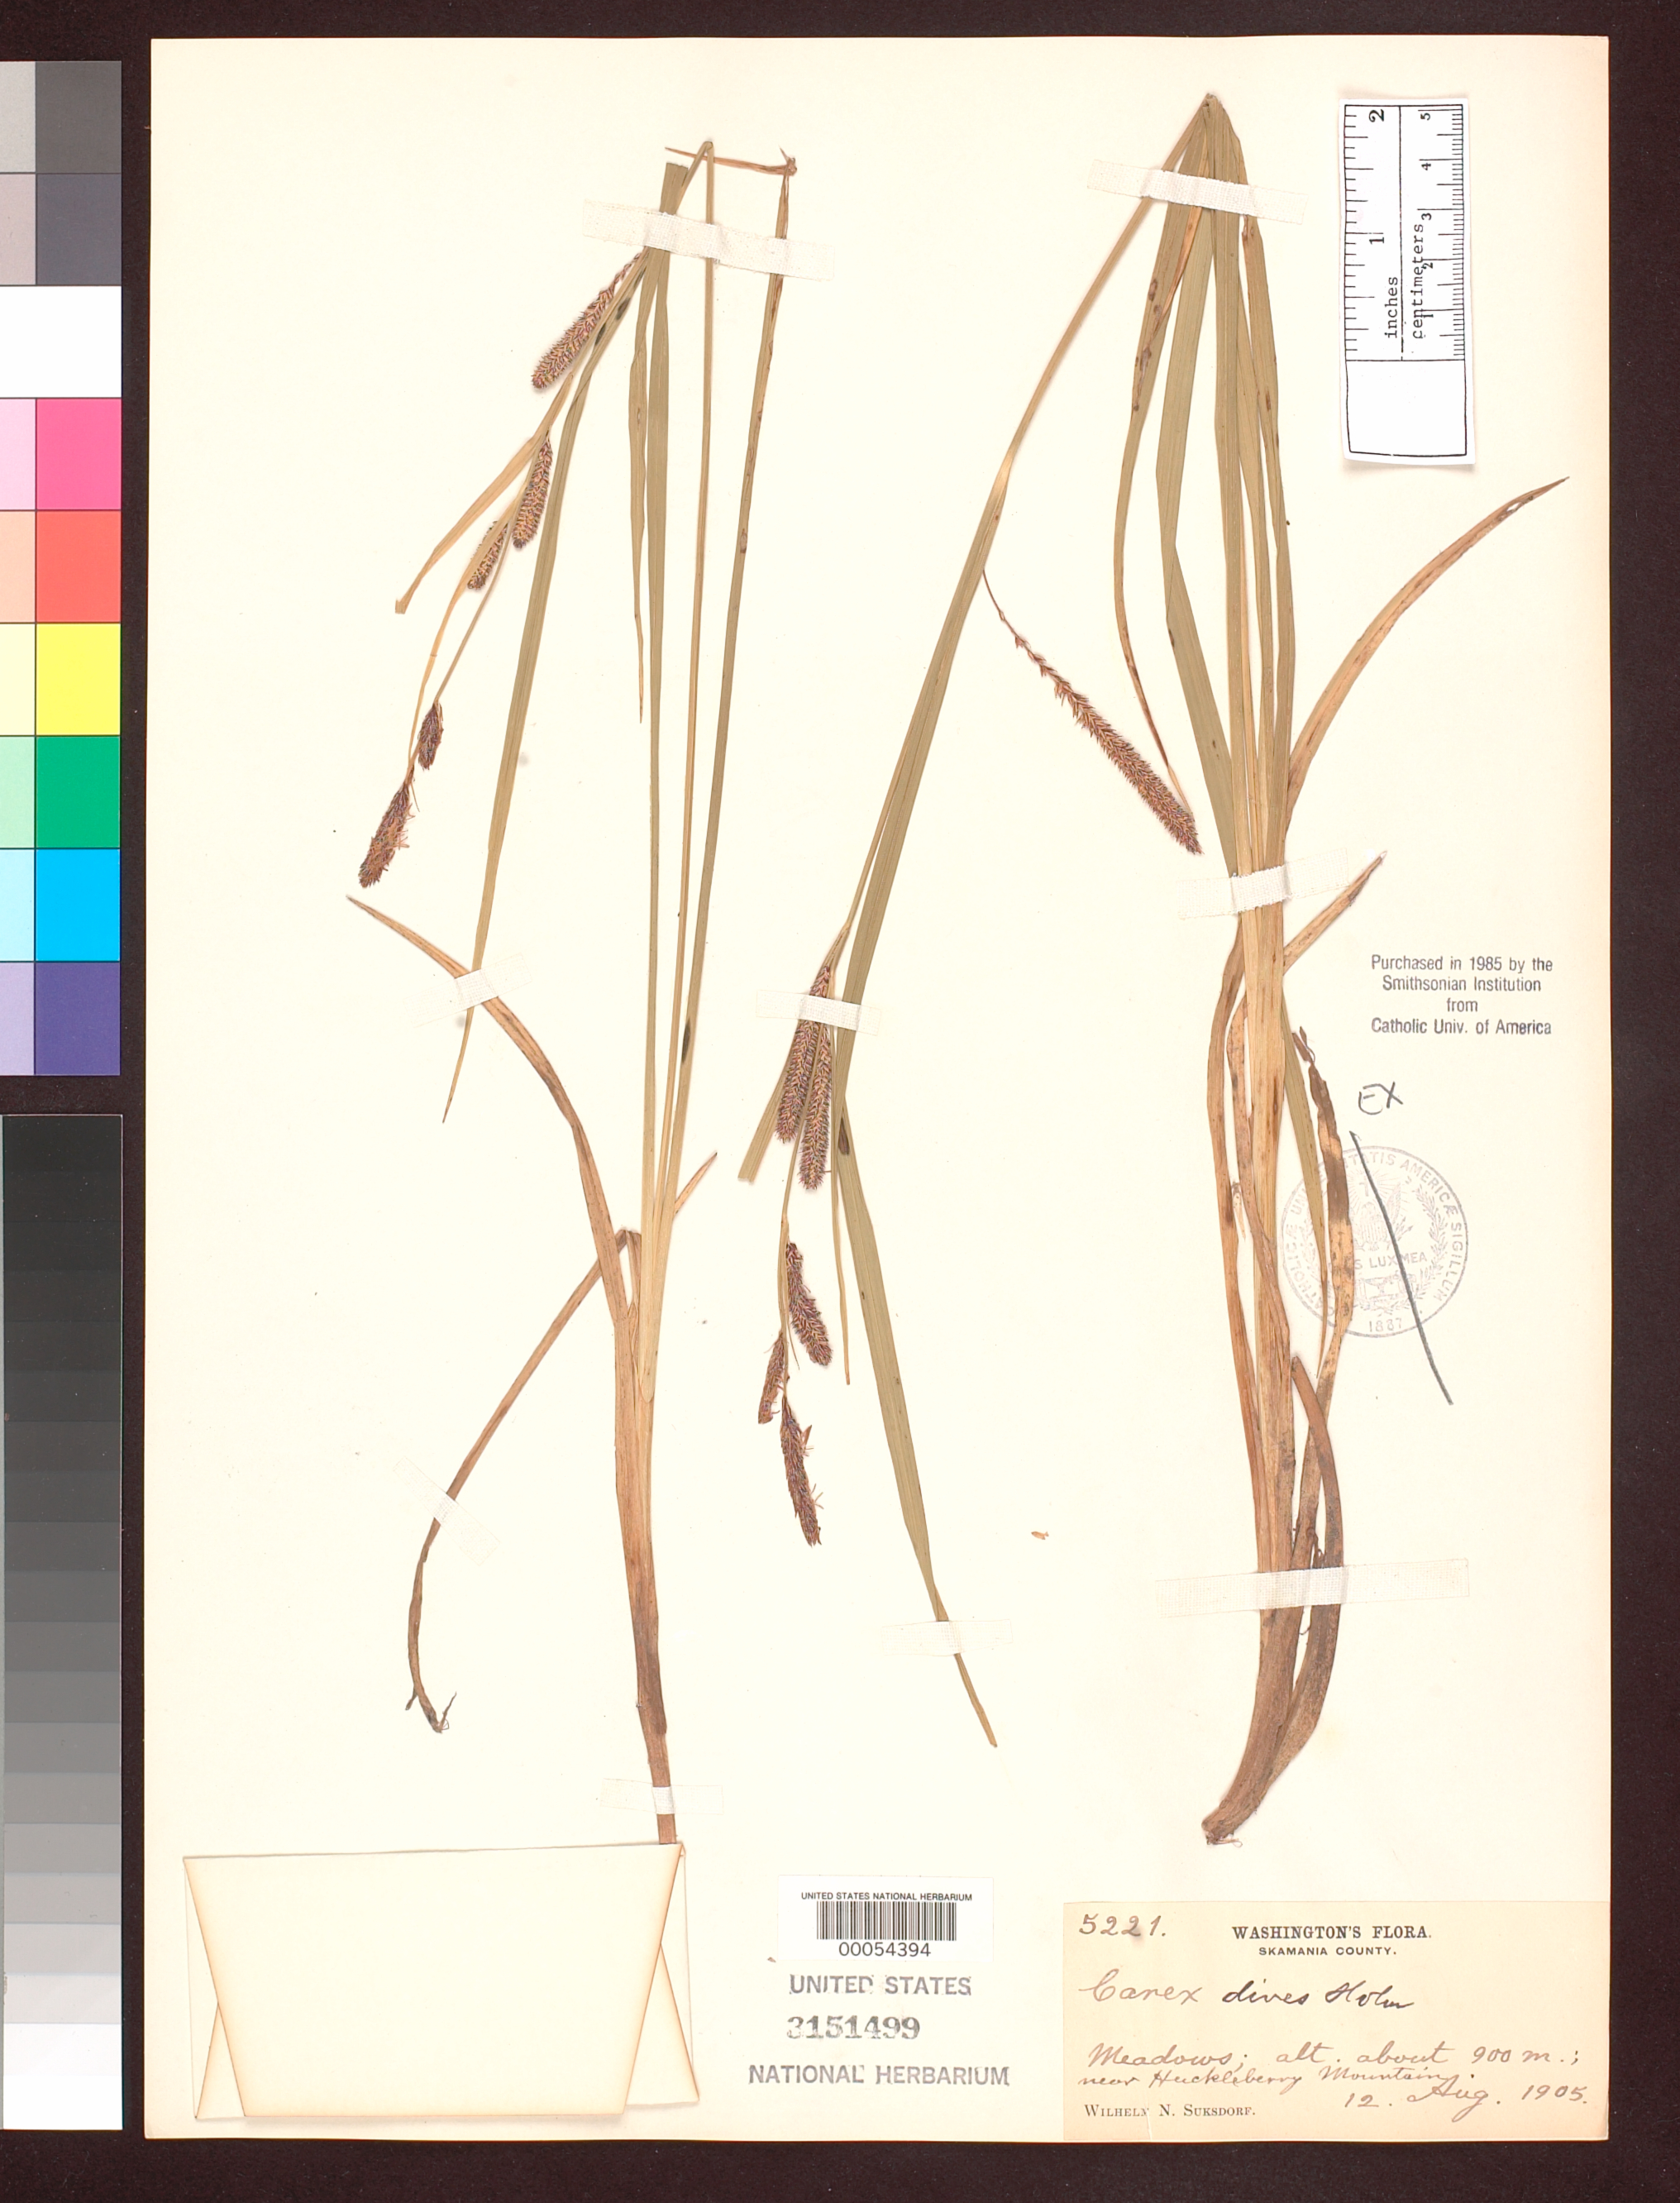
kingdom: Plantae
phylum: Tracheophyta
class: Liliopsida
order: Poales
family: Cyperaceae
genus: Carex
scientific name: Carex aquatilis var. dives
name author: (Holm) Kük.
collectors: W. N. Suksdorf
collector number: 5221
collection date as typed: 12 Aug 1905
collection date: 1905-08-12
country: United States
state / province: Washington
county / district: Skamania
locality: Meadows… near Huckleberry Mountain.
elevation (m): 900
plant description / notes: Currently accepted name as cited by L.A. Standley, Syst. Bot. Monogr. 7: 55 (1985).; Specimen purchased in 1985 by the Smithsonian Institution from Catholic Univ. of America [LCU].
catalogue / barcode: US 3151499